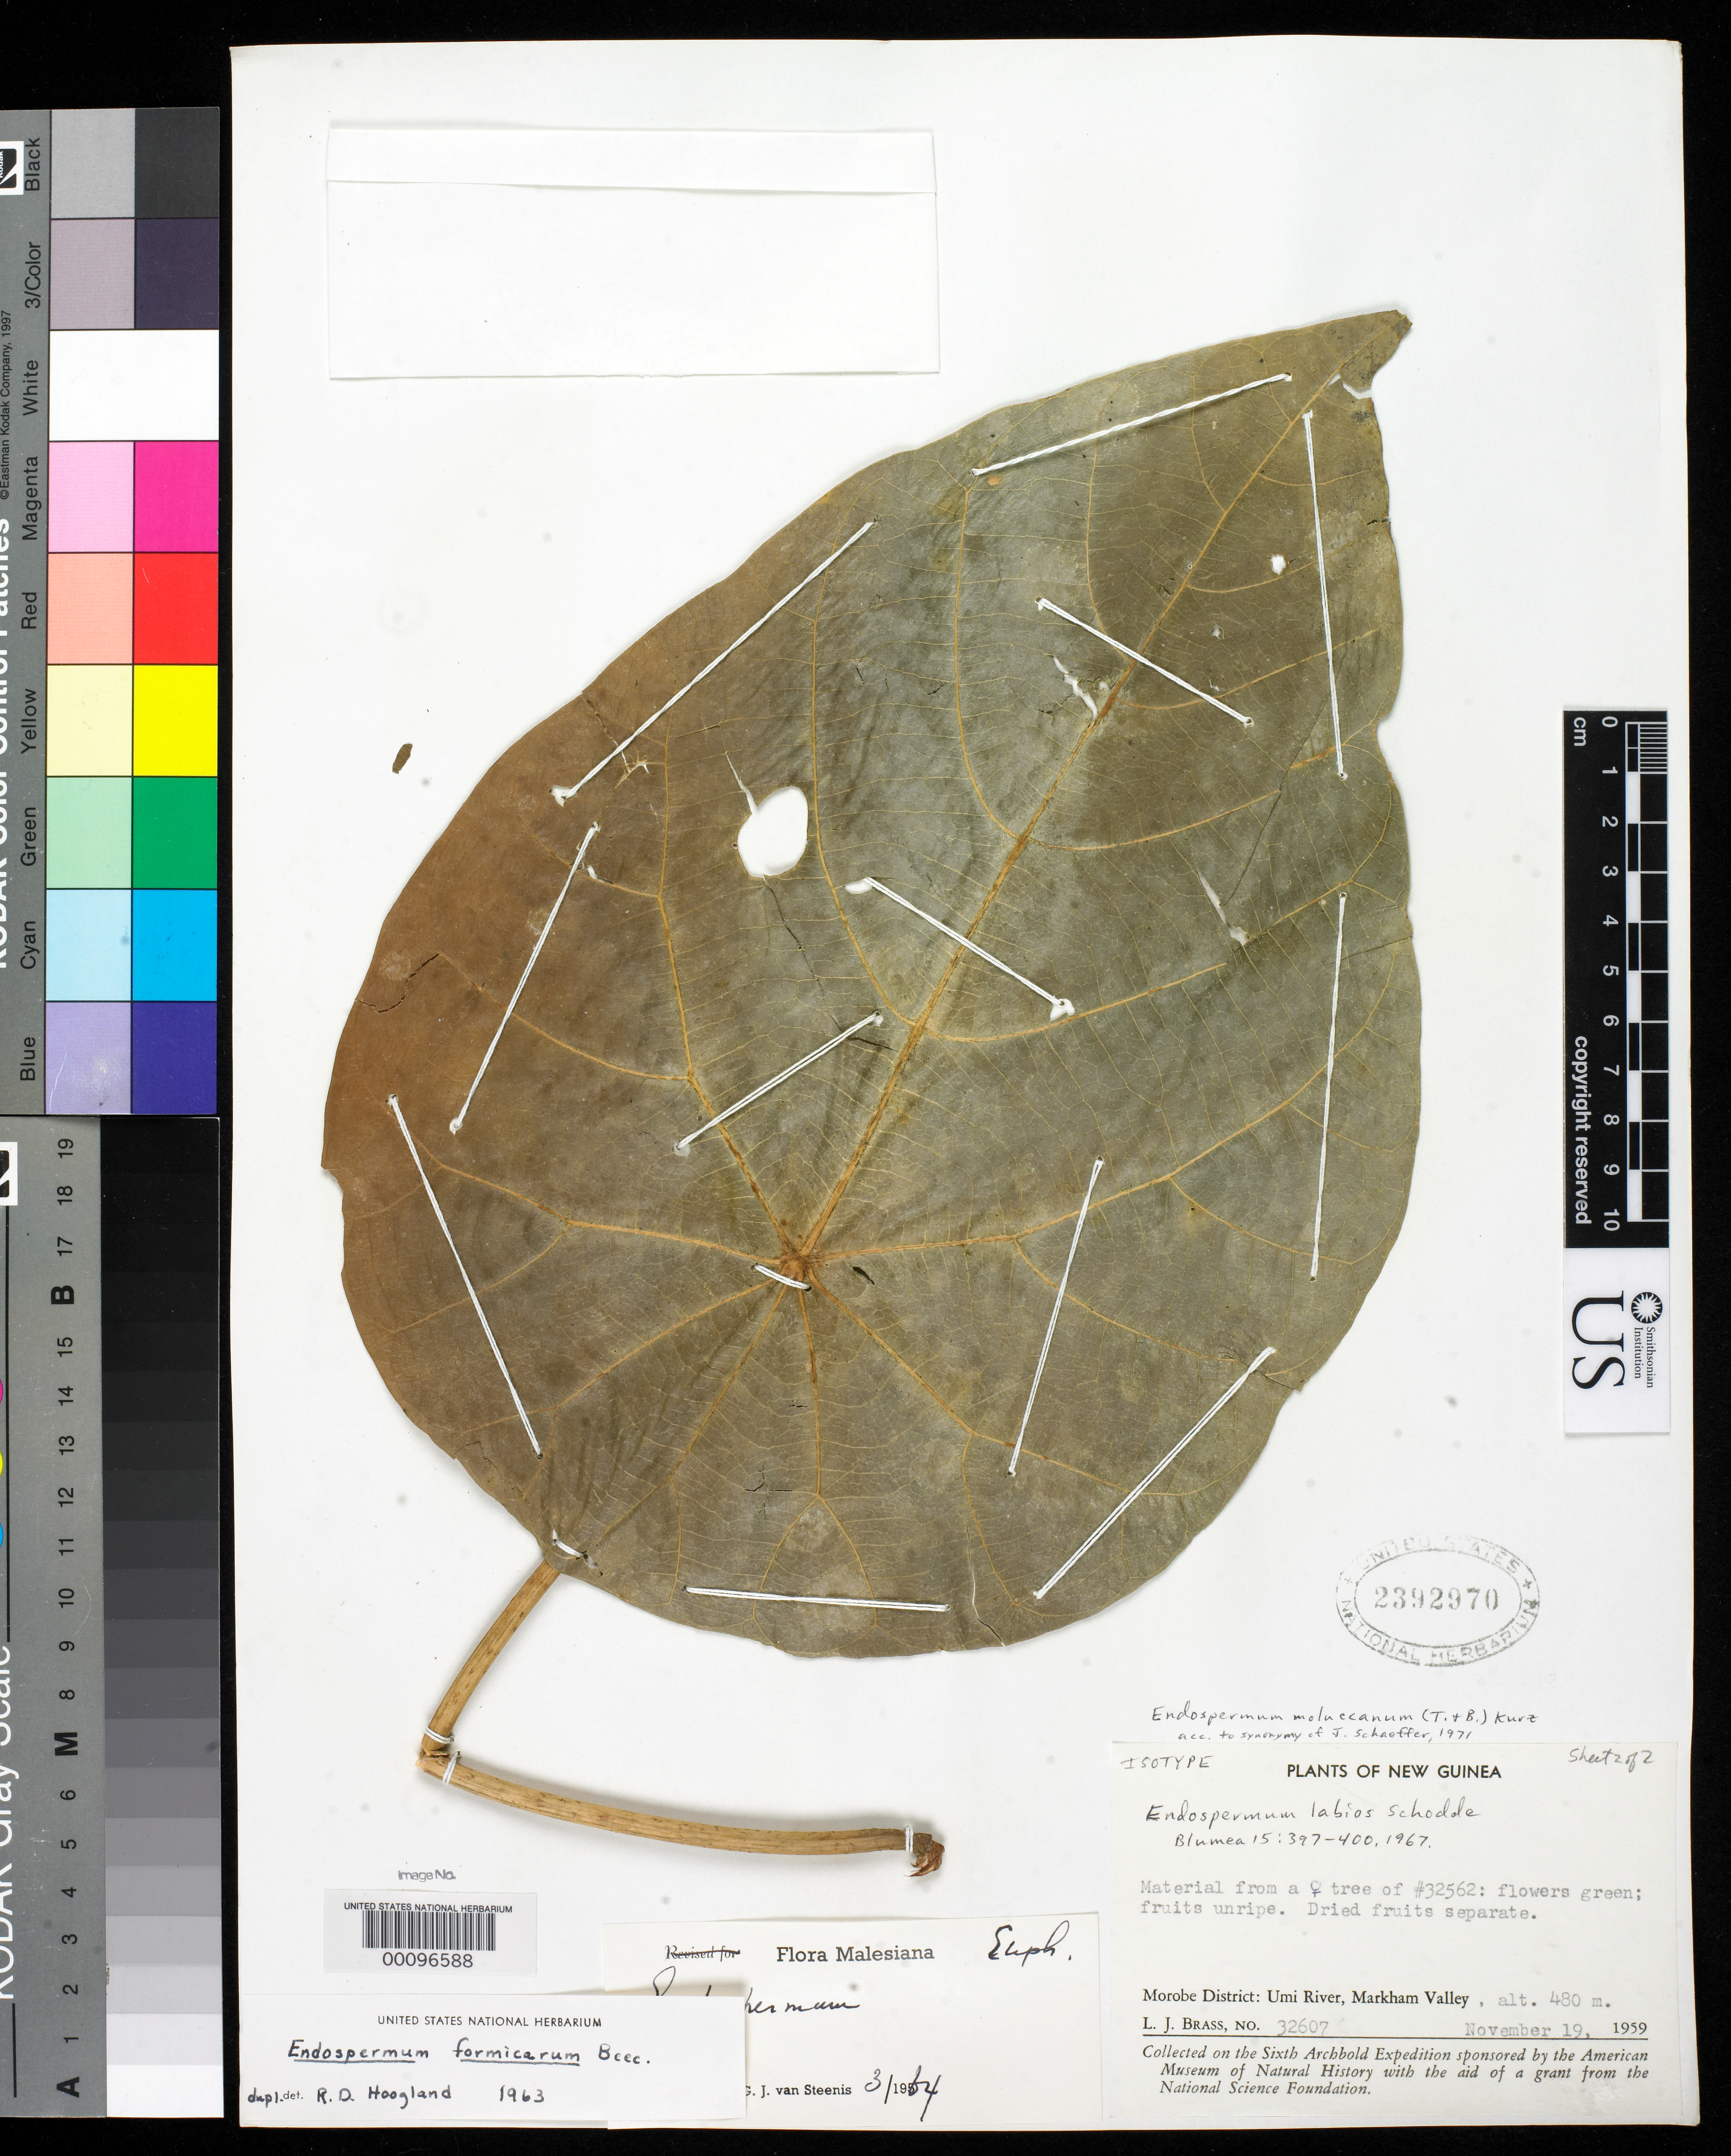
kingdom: Plantae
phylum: Tracheophyta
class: Magnoliopsida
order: Malpighiales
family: Euphorbiaceae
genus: Endospermum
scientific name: Endospermum labios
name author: Schodde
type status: Isotype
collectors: L. J. Brass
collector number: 32607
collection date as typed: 19 Feb 1959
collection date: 1959-02-19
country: Papua New Guinea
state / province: Morobe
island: New Guinea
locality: Umi River, Markham River.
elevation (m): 480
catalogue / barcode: US 2392970